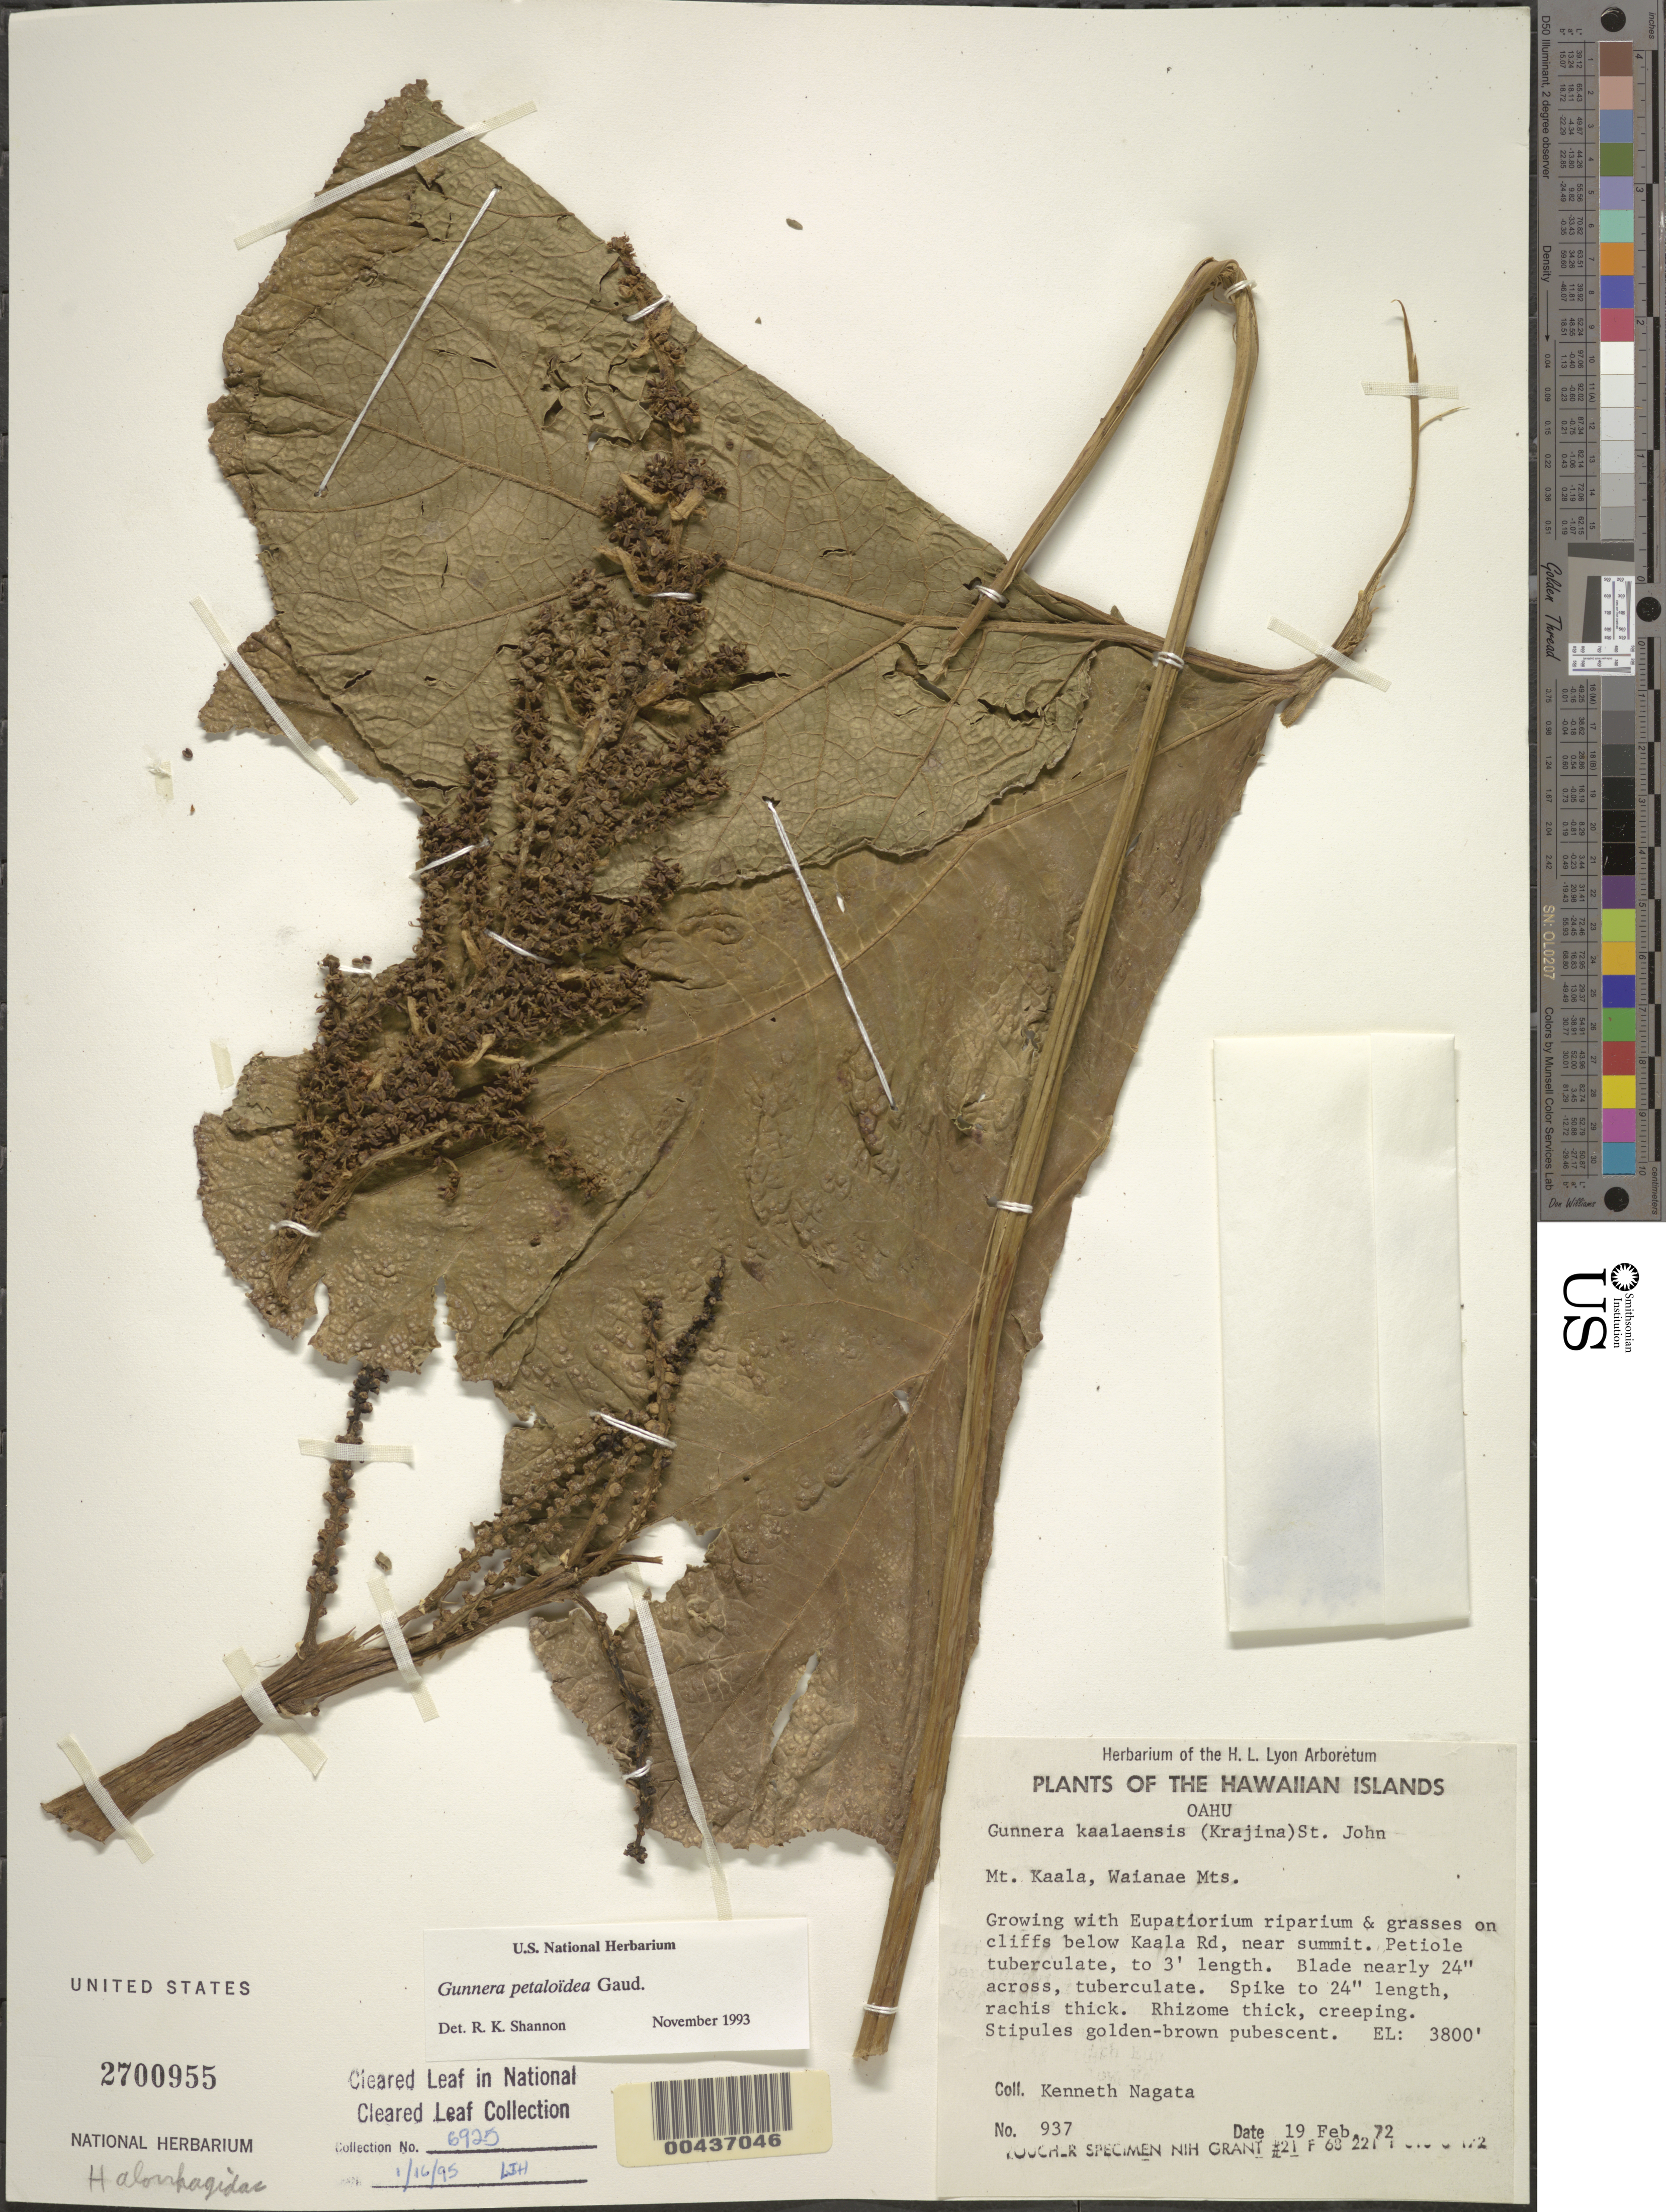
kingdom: Plantae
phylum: Tracheophyta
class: Magnoliopsida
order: Gunnerales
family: Gunneraceae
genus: Gunnera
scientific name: Gunnera petaloidea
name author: Gaudich.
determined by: Shannon, R. K., (UNITED STATES)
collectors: K. Nagata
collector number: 937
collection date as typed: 19 Feb 1972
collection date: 1972-02-19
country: United States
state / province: Hawaii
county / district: Honolulu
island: Oahu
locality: on cliffs below Kaala Road, near summit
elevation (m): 1158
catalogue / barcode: US 2700955